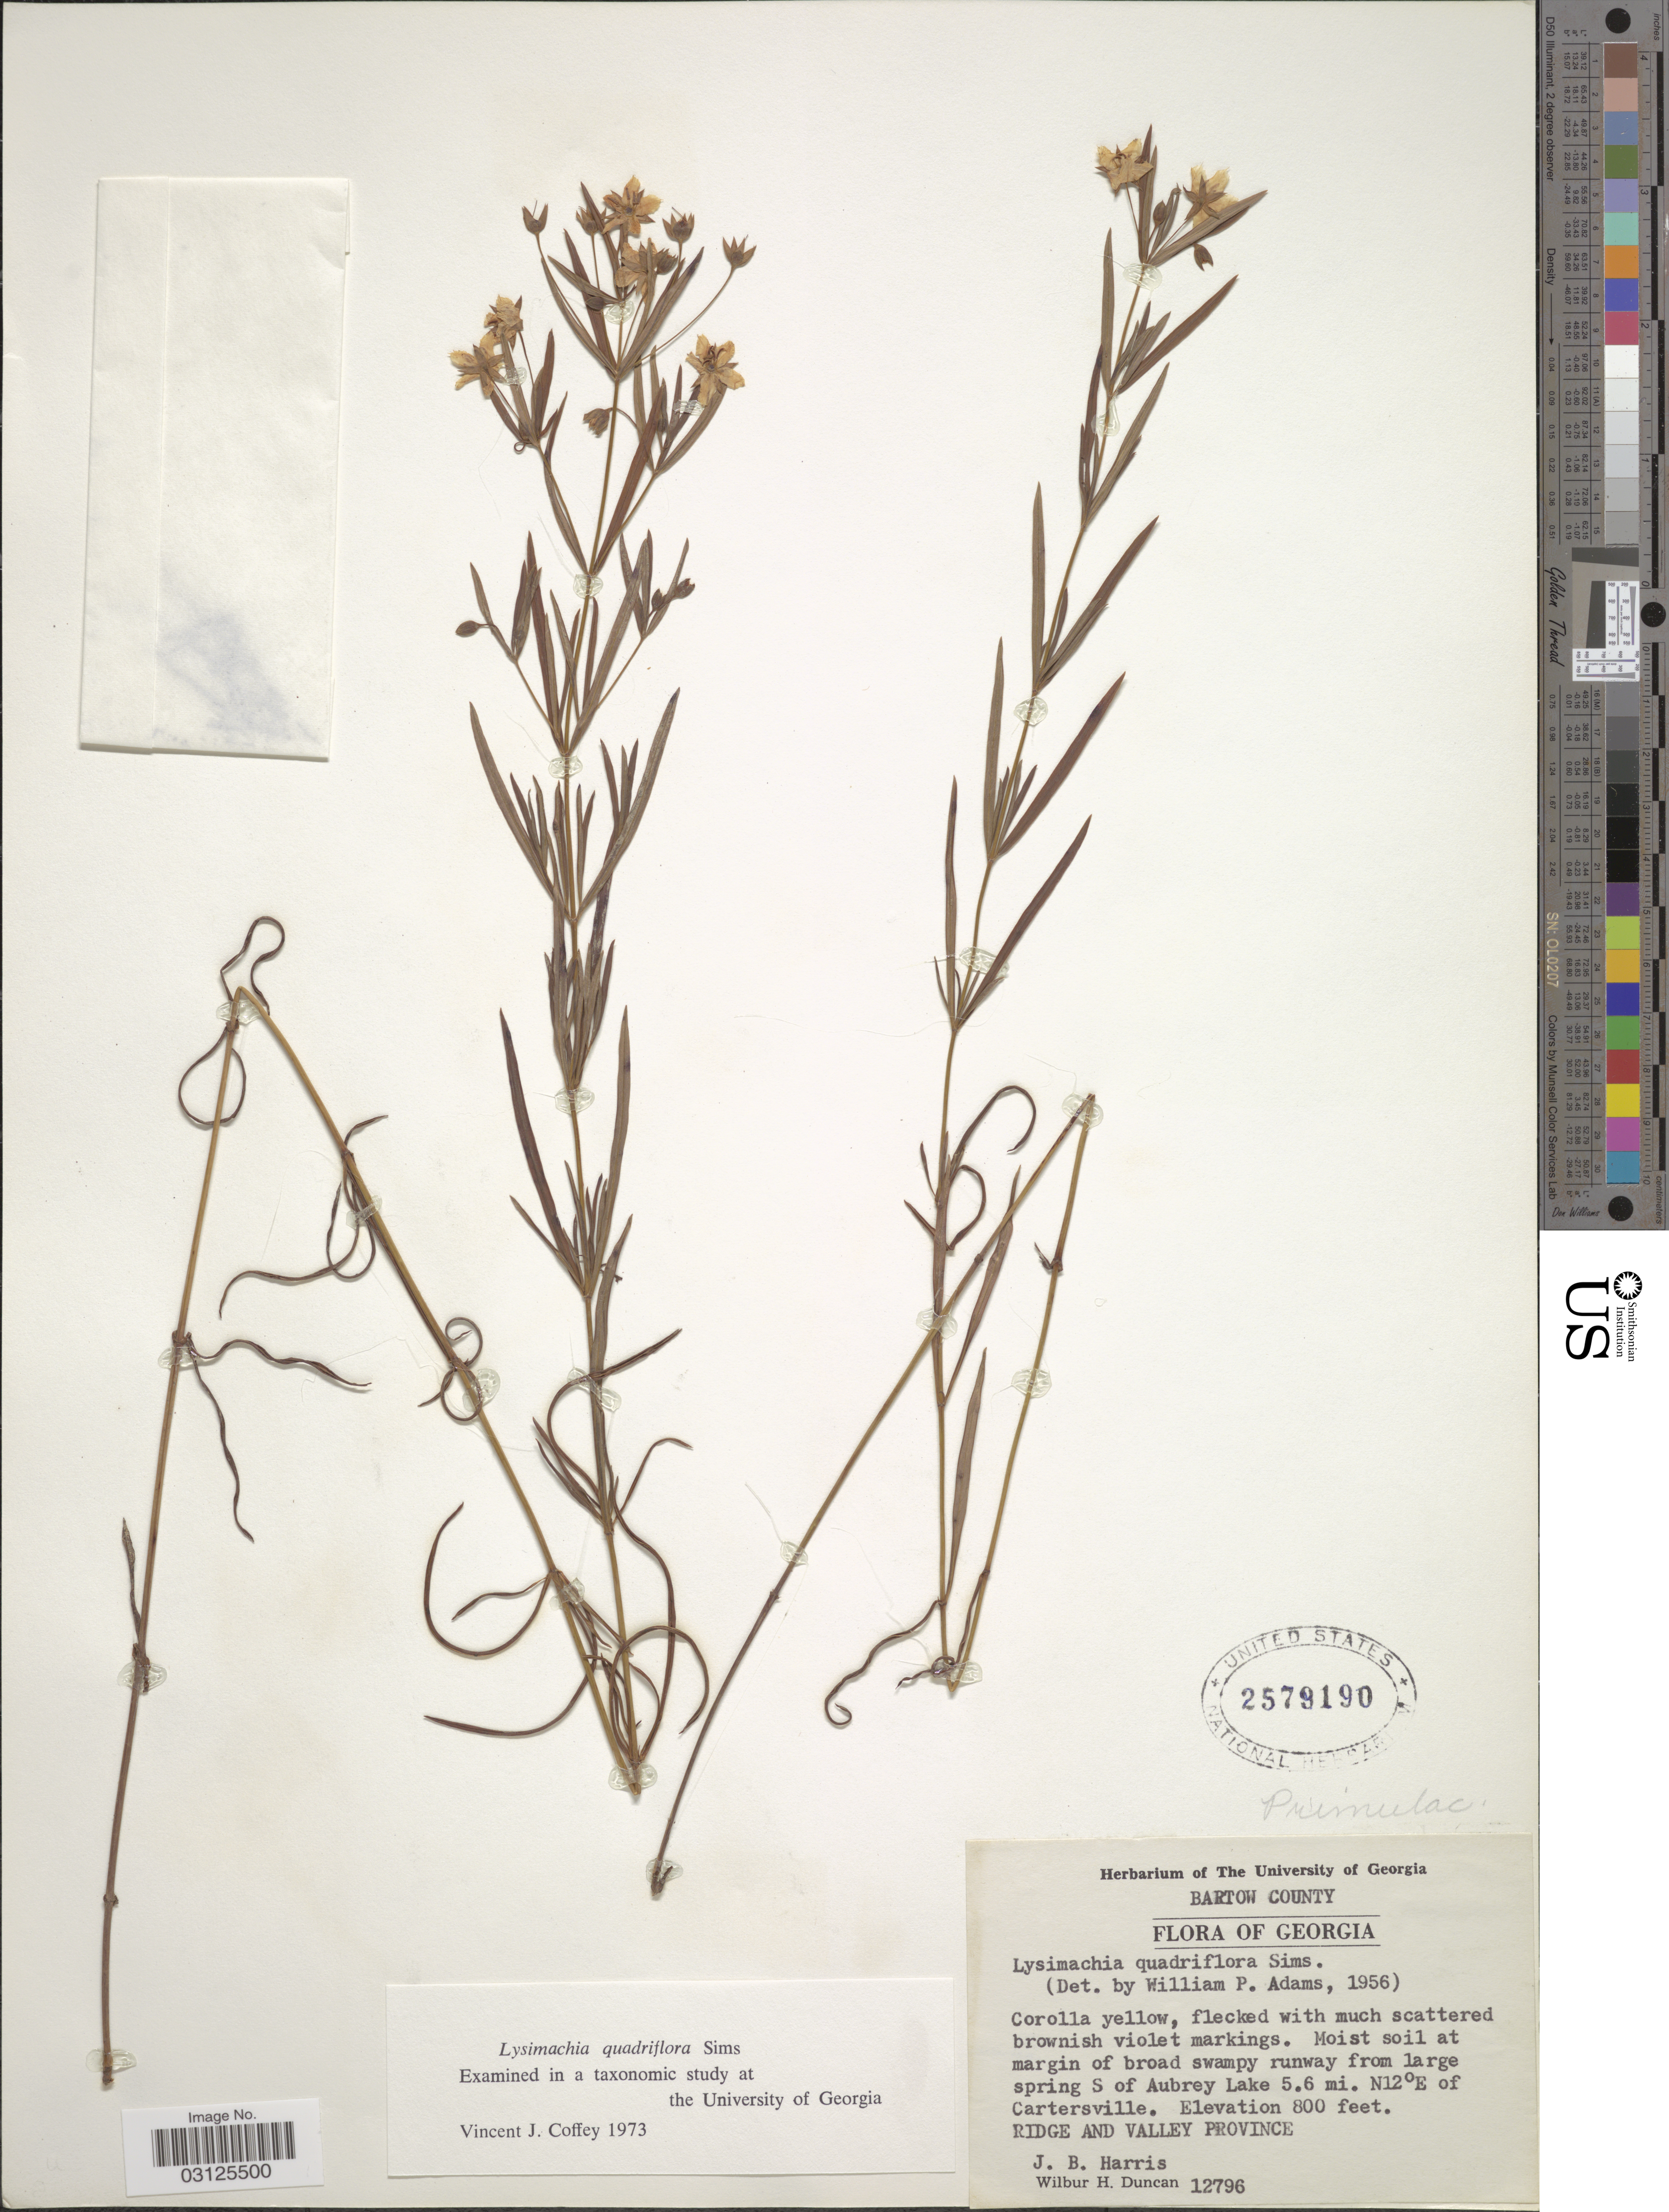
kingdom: Plantae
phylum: Tracheophyta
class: Magnoliopsida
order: Ericales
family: Primulaceae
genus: Steironema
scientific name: Steironema quadriflorum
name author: (Sims) Hitchc.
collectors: J. B. Harris & W. H. Duncan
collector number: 12796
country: United States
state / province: Georgia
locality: Barton County, large springs S of Aubrey lake 5.6 mi. Ridge and Valley Province., N12° E of Cartersville.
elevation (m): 244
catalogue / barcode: US 2579190